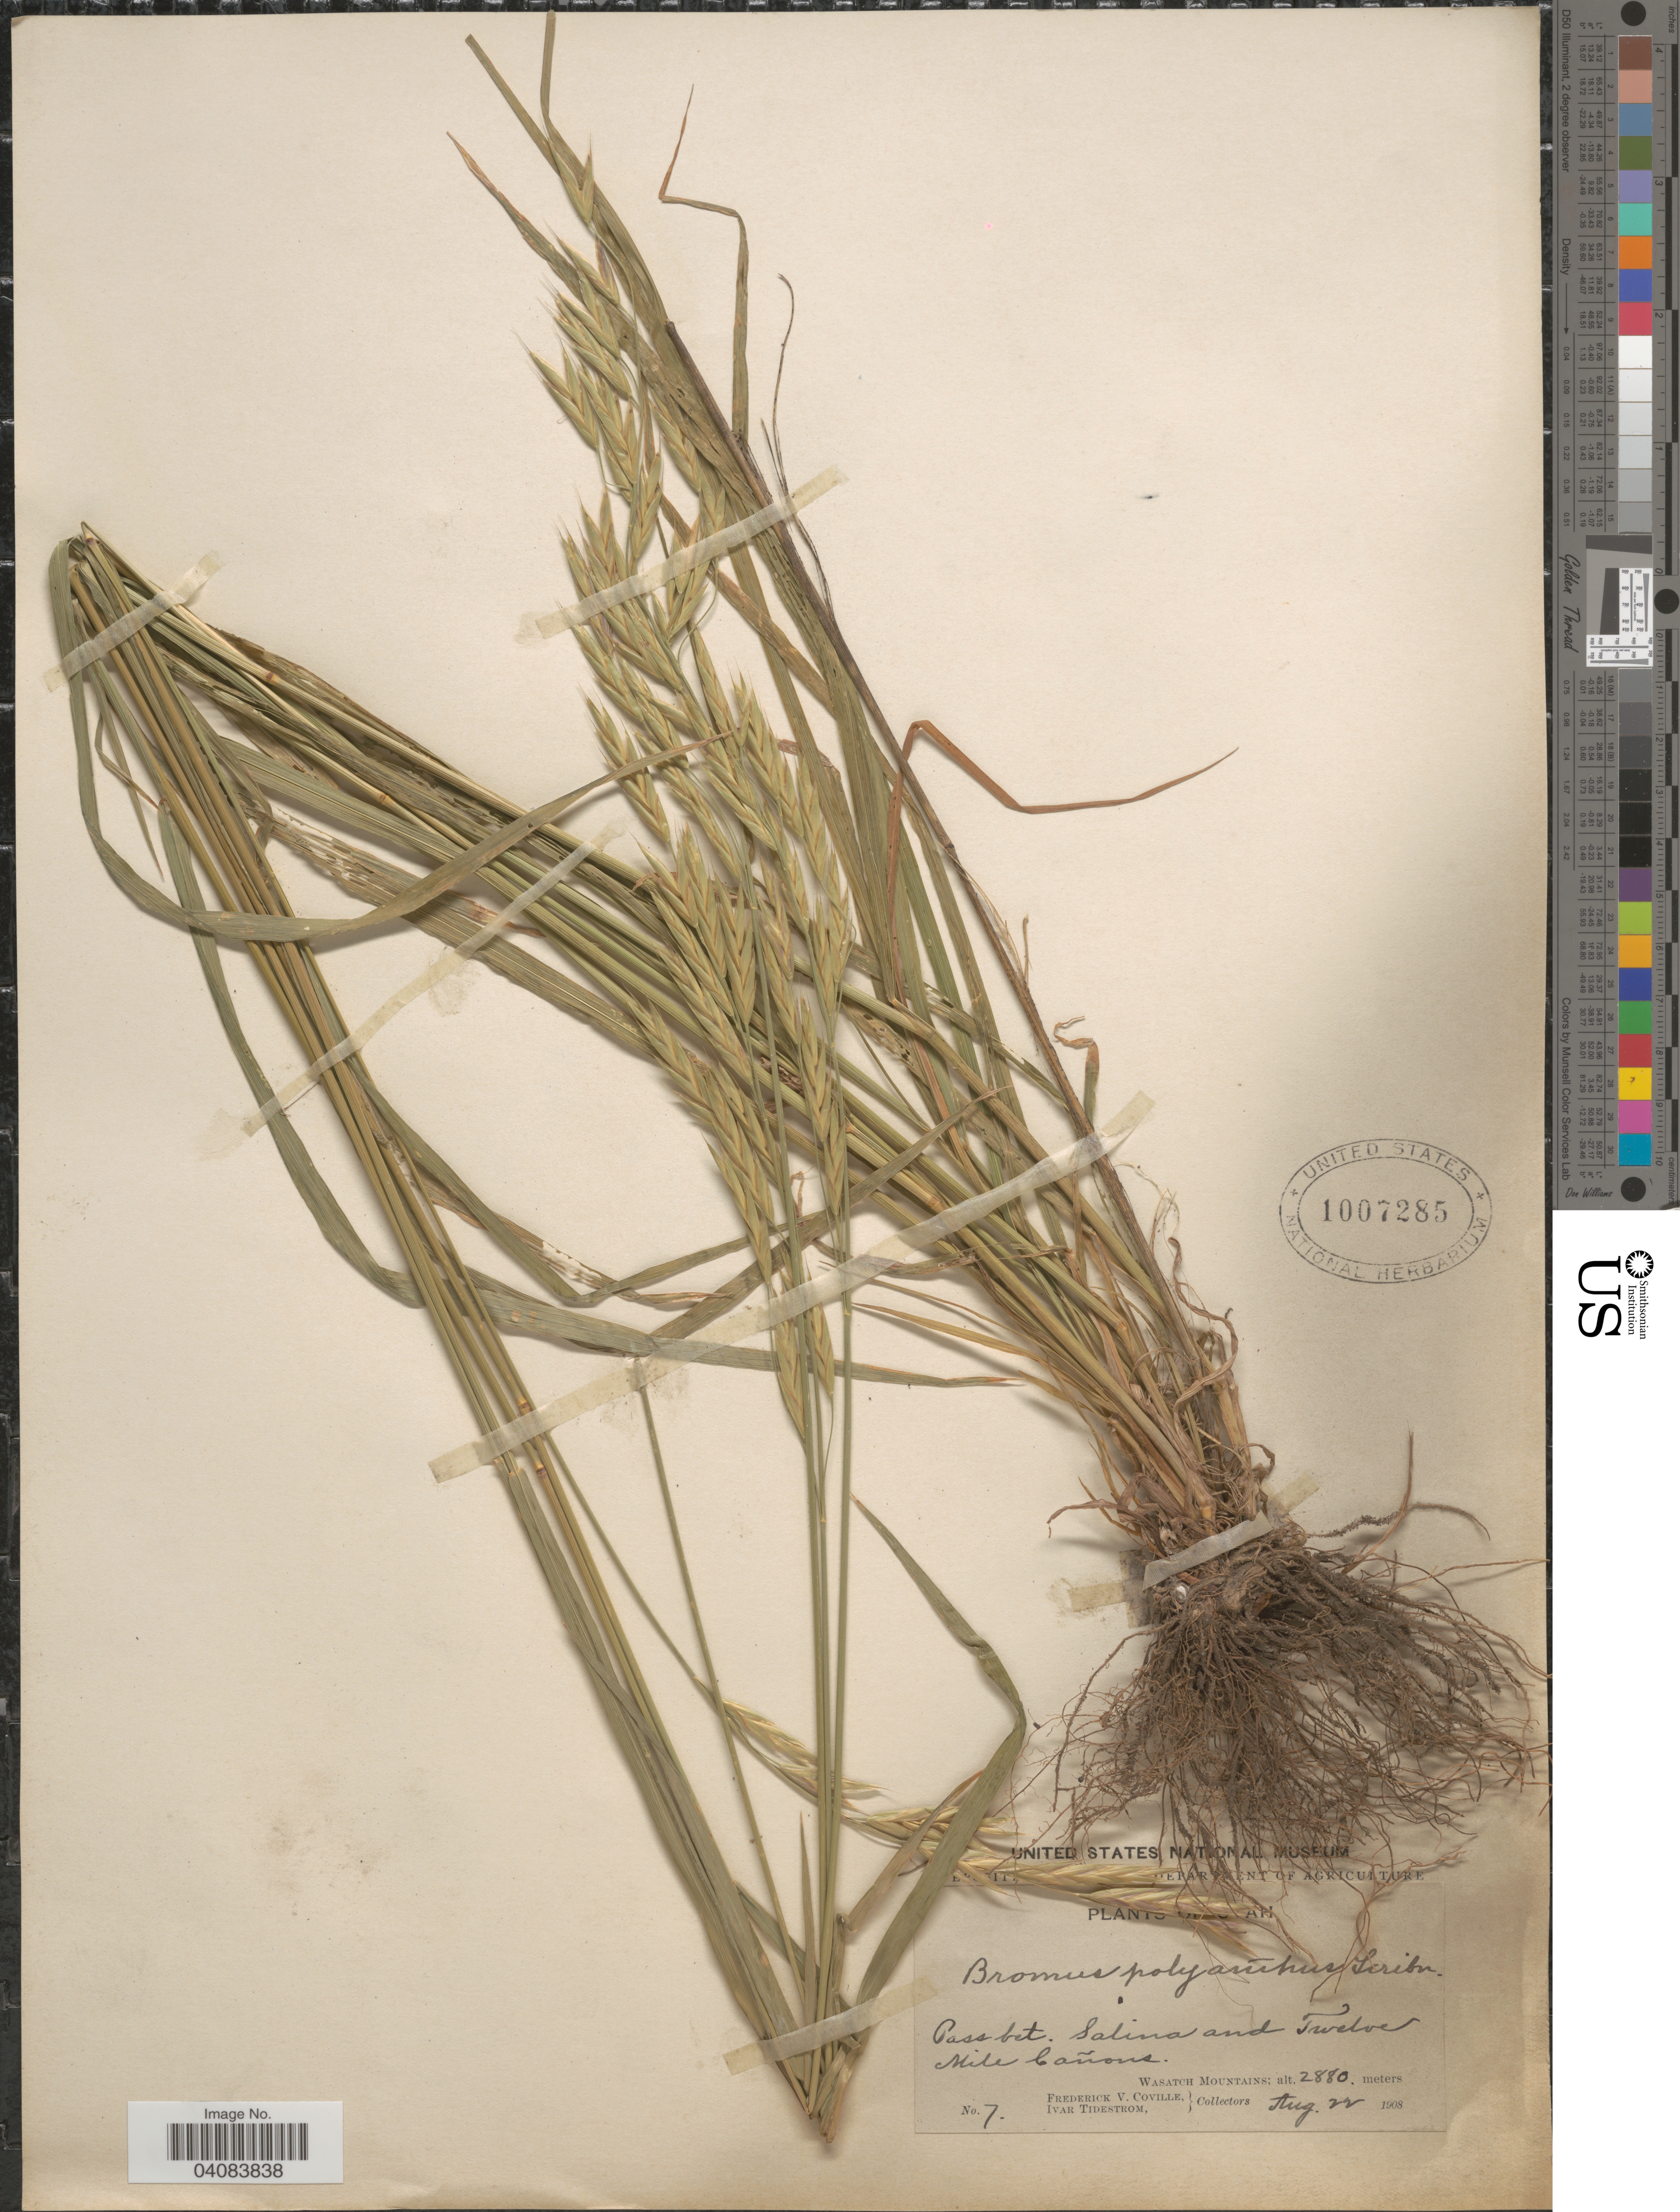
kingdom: Plantae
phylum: Tracheophyta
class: Liliopsida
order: Poales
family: Poaceae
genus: Bromus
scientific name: Bromus polyanthus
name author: Scribn. ex Shear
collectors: F. V. Coville & I. F. Tidestrom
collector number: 7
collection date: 1908-08-22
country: United States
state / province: Utah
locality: Pass bet. Salina and Twelve Mile Cañons. Wasatch Mountains.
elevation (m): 2880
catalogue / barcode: US 1007285